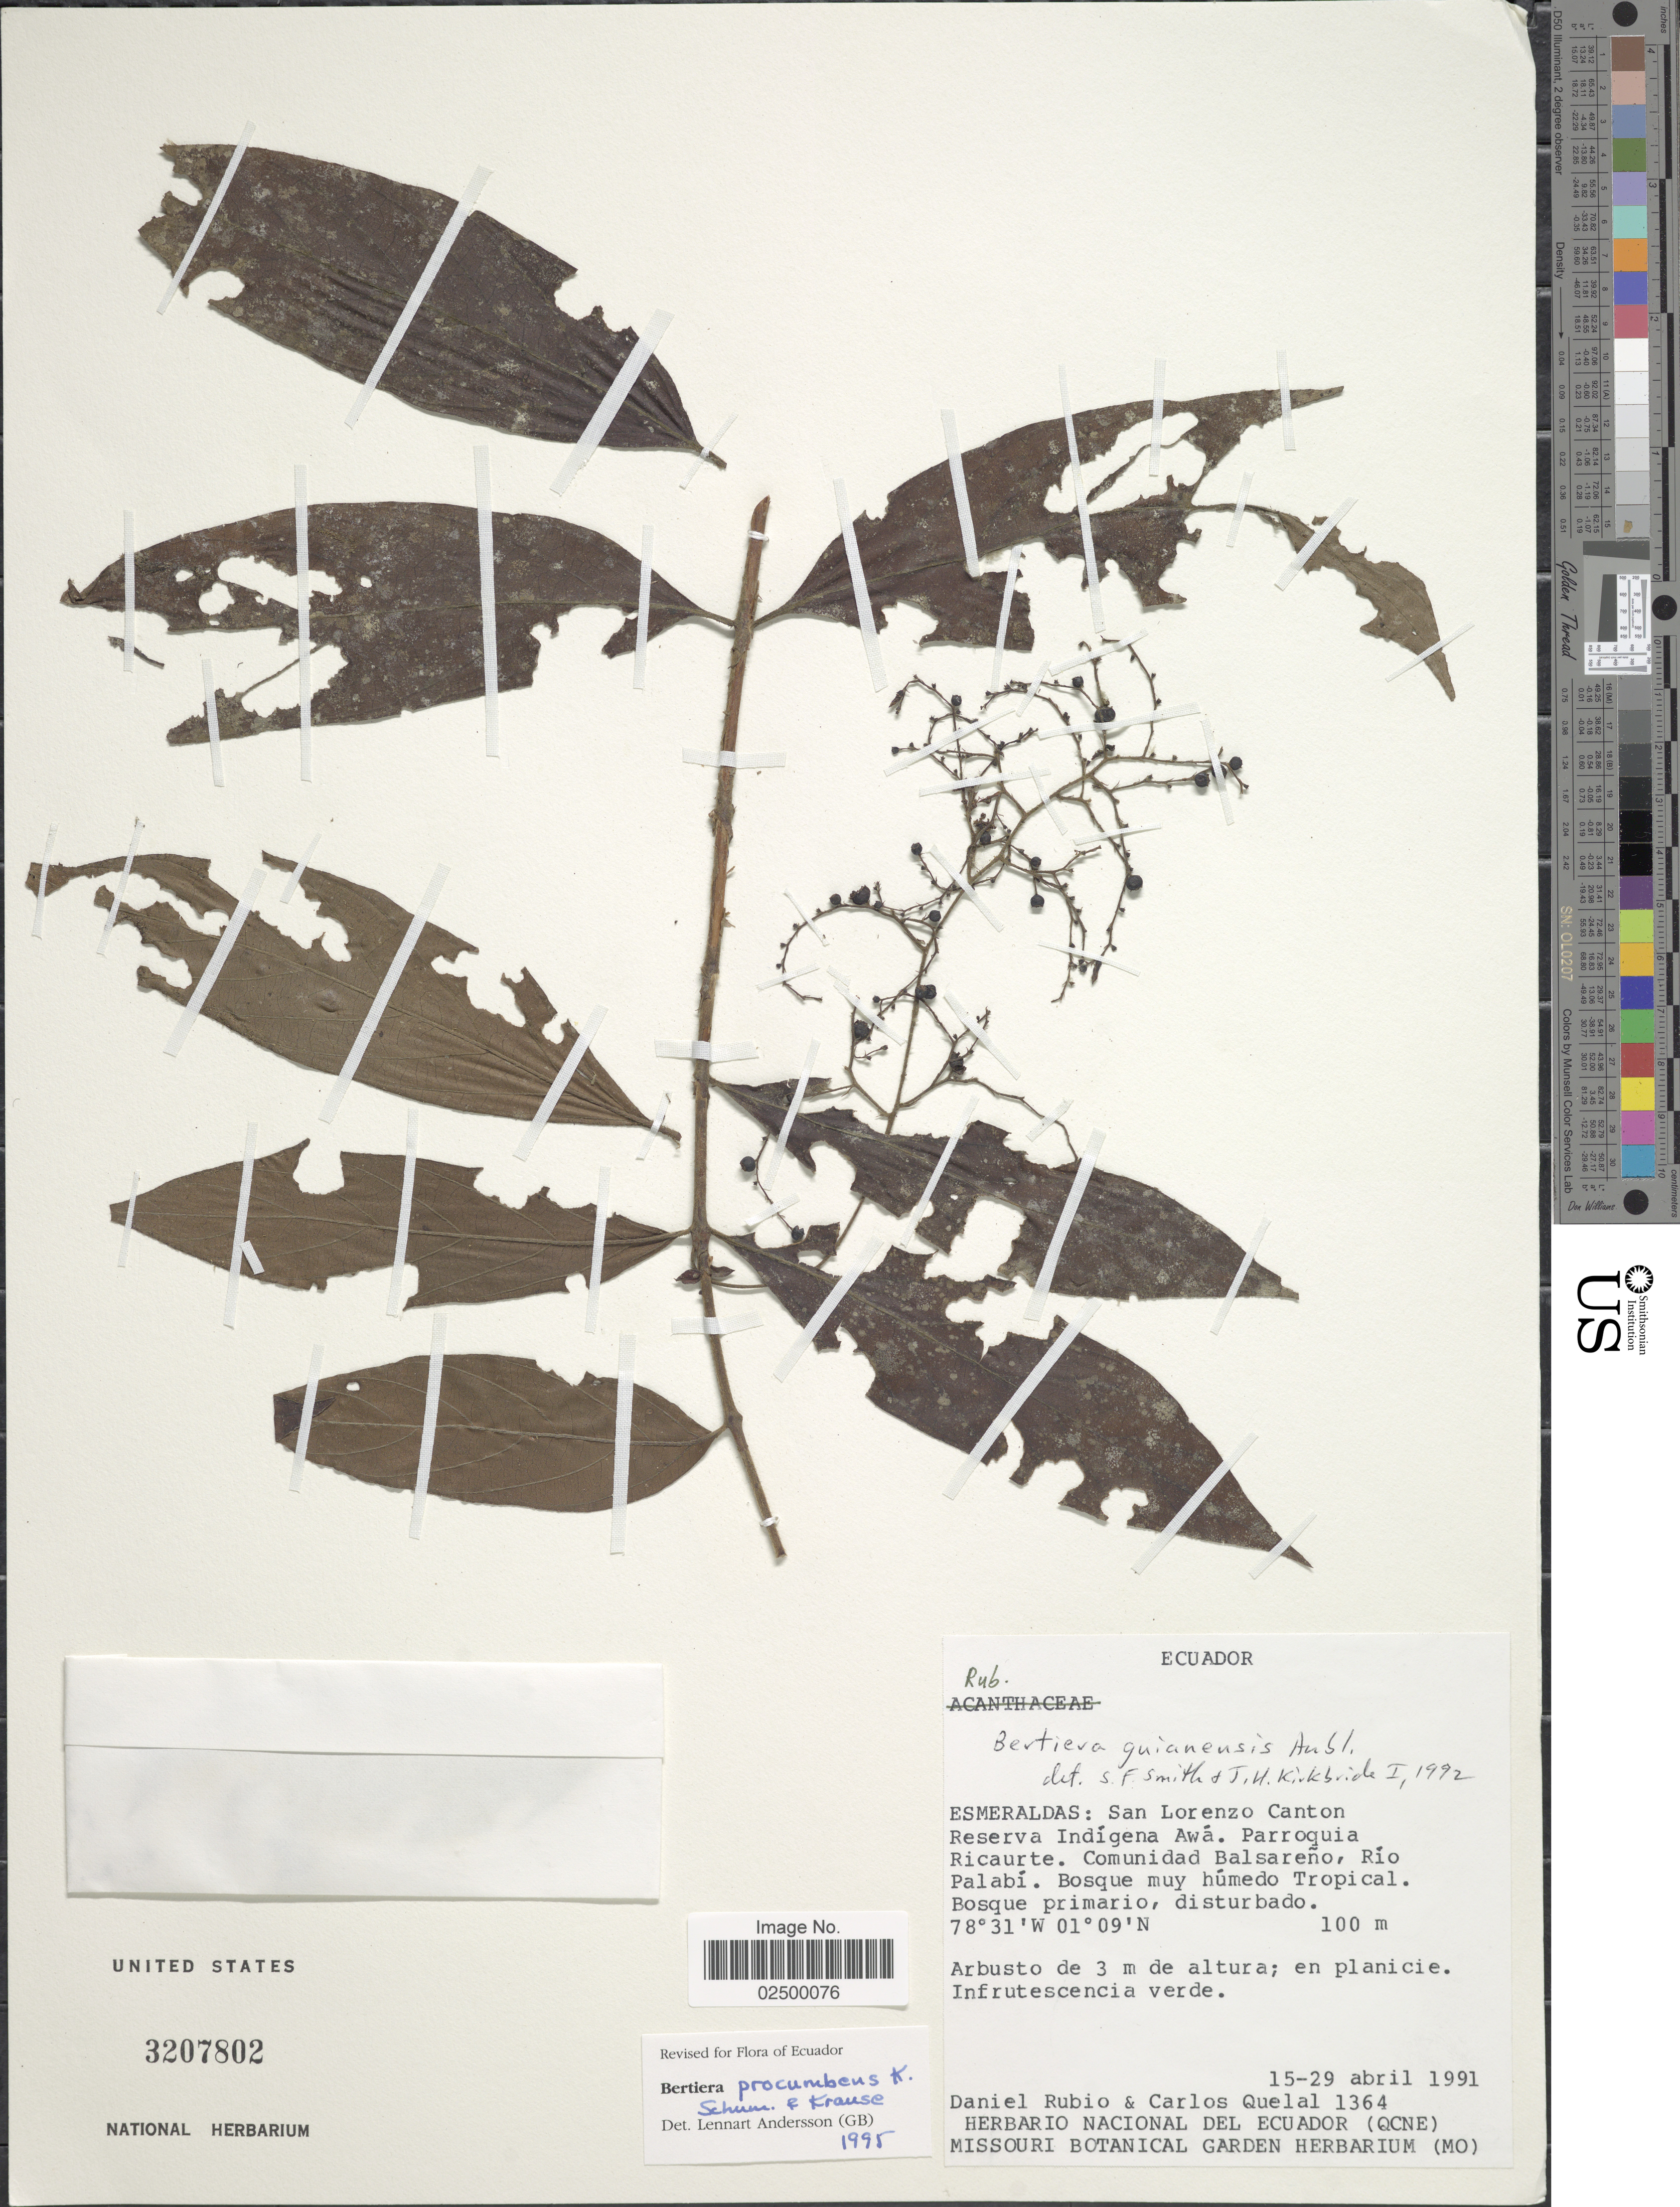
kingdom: Plantae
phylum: Tracheophyta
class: Magnoliopsida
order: Gentianales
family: Rubiaceae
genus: Bertiera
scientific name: Bertiera procumbens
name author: K. Schum. & K. Krause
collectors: D. Rubio & C. Quelal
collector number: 1364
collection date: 1991-04-15/1991-04-29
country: Ecuador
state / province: Esmeraldas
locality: San Lorenzo Canton Reserva Indigena Awa, Parroquia Ricaurte, Comunidad Balsareno, Rio Palabi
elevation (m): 100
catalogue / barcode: US 3207802